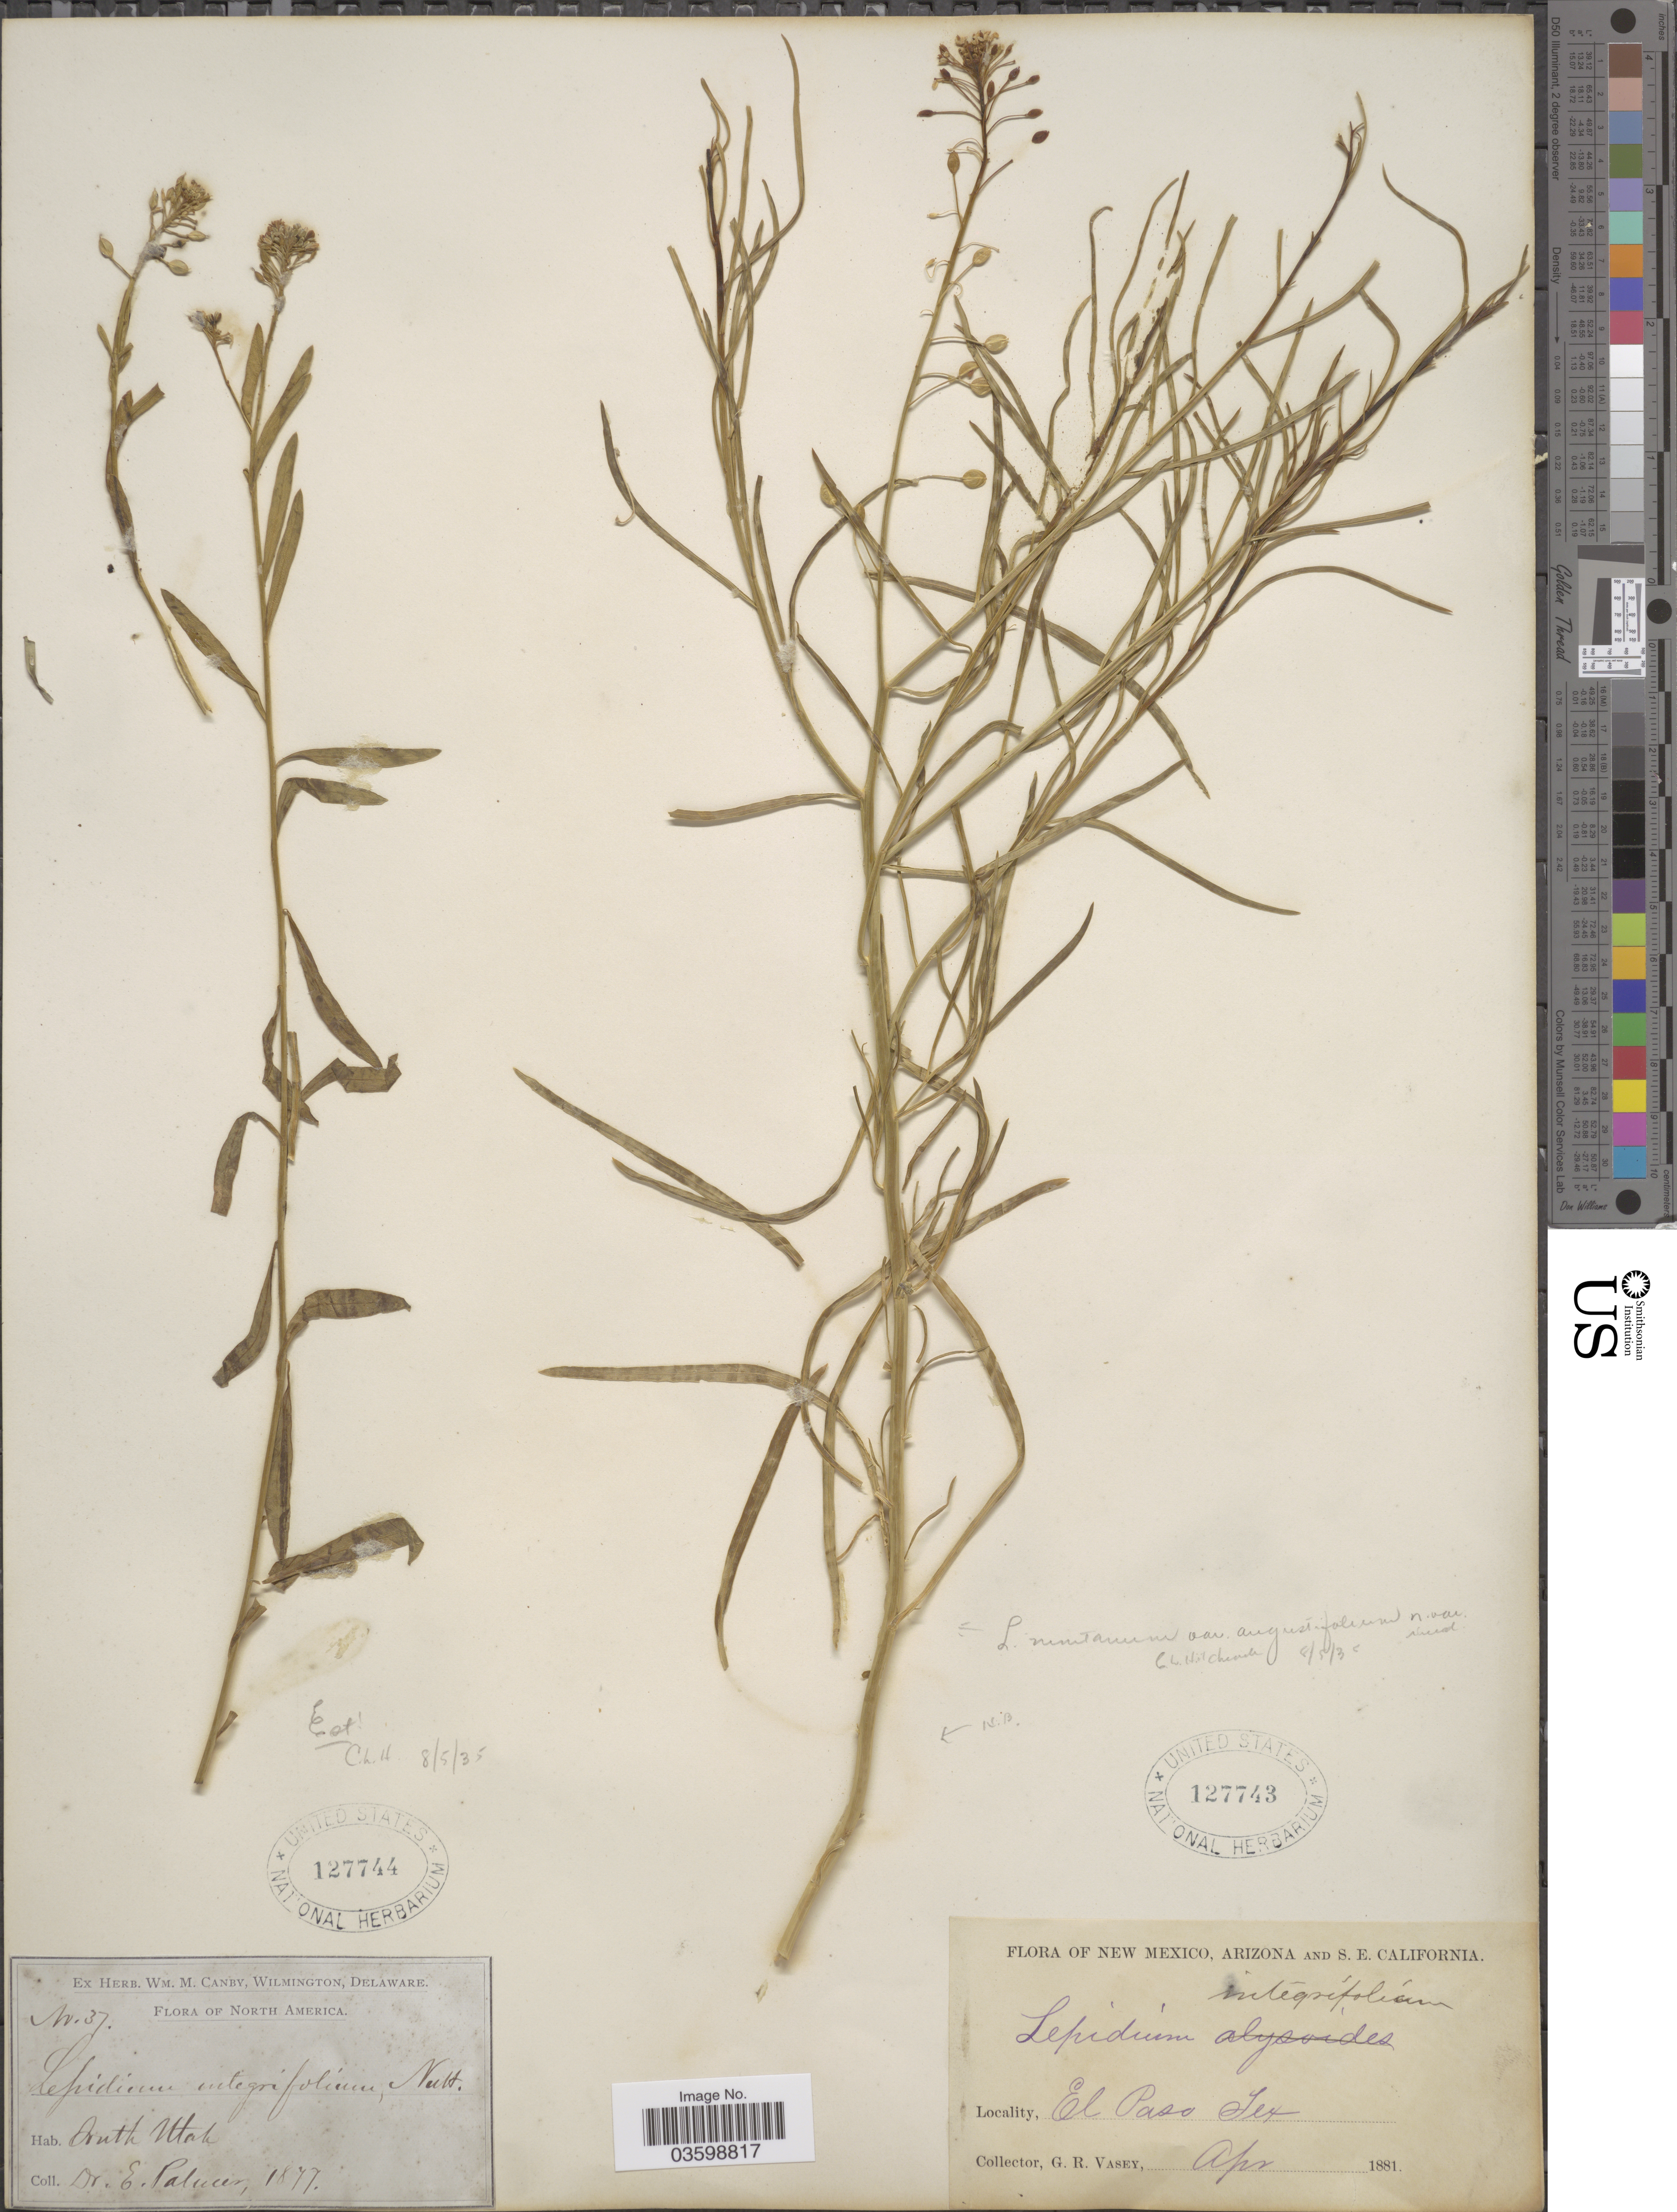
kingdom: Plantae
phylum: Tracheophyta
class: Magnoliopsida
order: Brassicales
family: Brassicaceae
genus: Lepidium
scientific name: Lepidium montanum var. angustifolium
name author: C.L. Hitchc.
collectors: G. R. Vasey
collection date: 1881-04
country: United States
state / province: Texas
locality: El Paso.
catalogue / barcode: US 127743-2